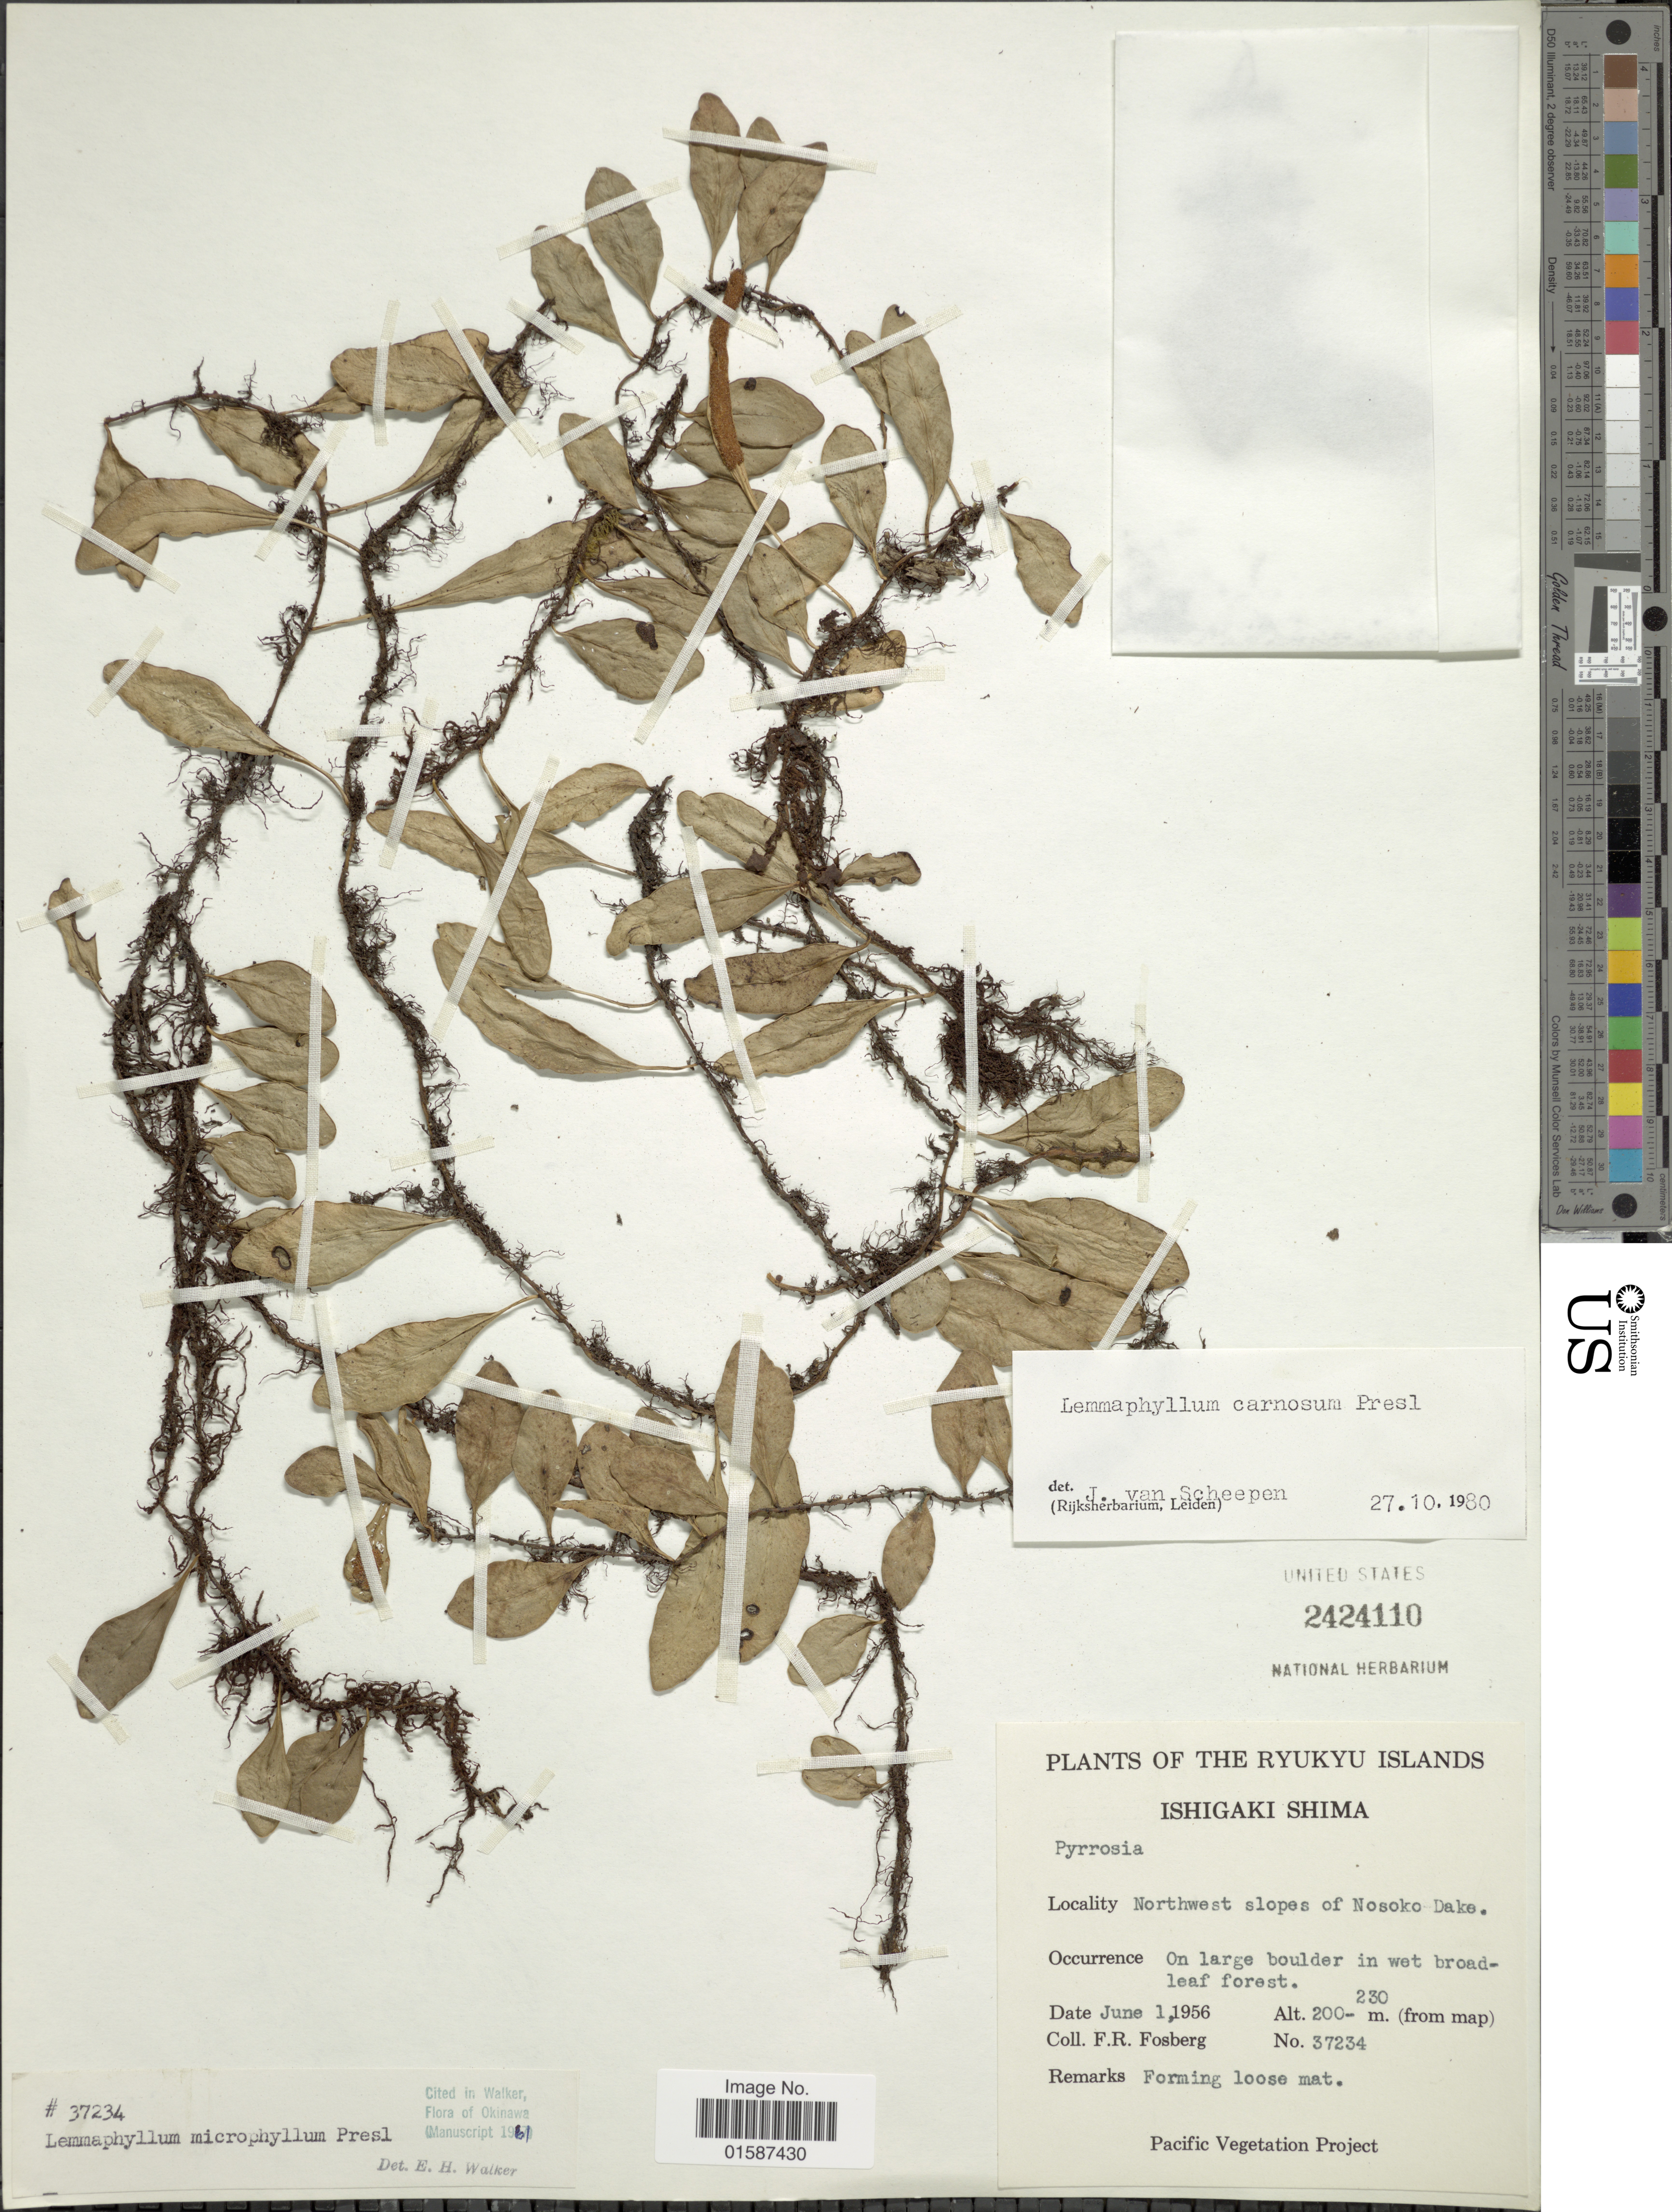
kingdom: Plantae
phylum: Tracheophyta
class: Polypodiopsida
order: Polypodiales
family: Polypodiaceae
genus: Lemmaphyllum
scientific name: Lemmaphyllum carnosum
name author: (J. Sm. ex Hook.) C. Presl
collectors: F. R. Fosberg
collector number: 37234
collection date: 1956-06-01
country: Japan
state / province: Okinawa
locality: Ryukyu Islands, Ishigaki Shima, Northwest slopes of Nosoko Dake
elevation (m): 200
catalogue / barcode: US 2424110